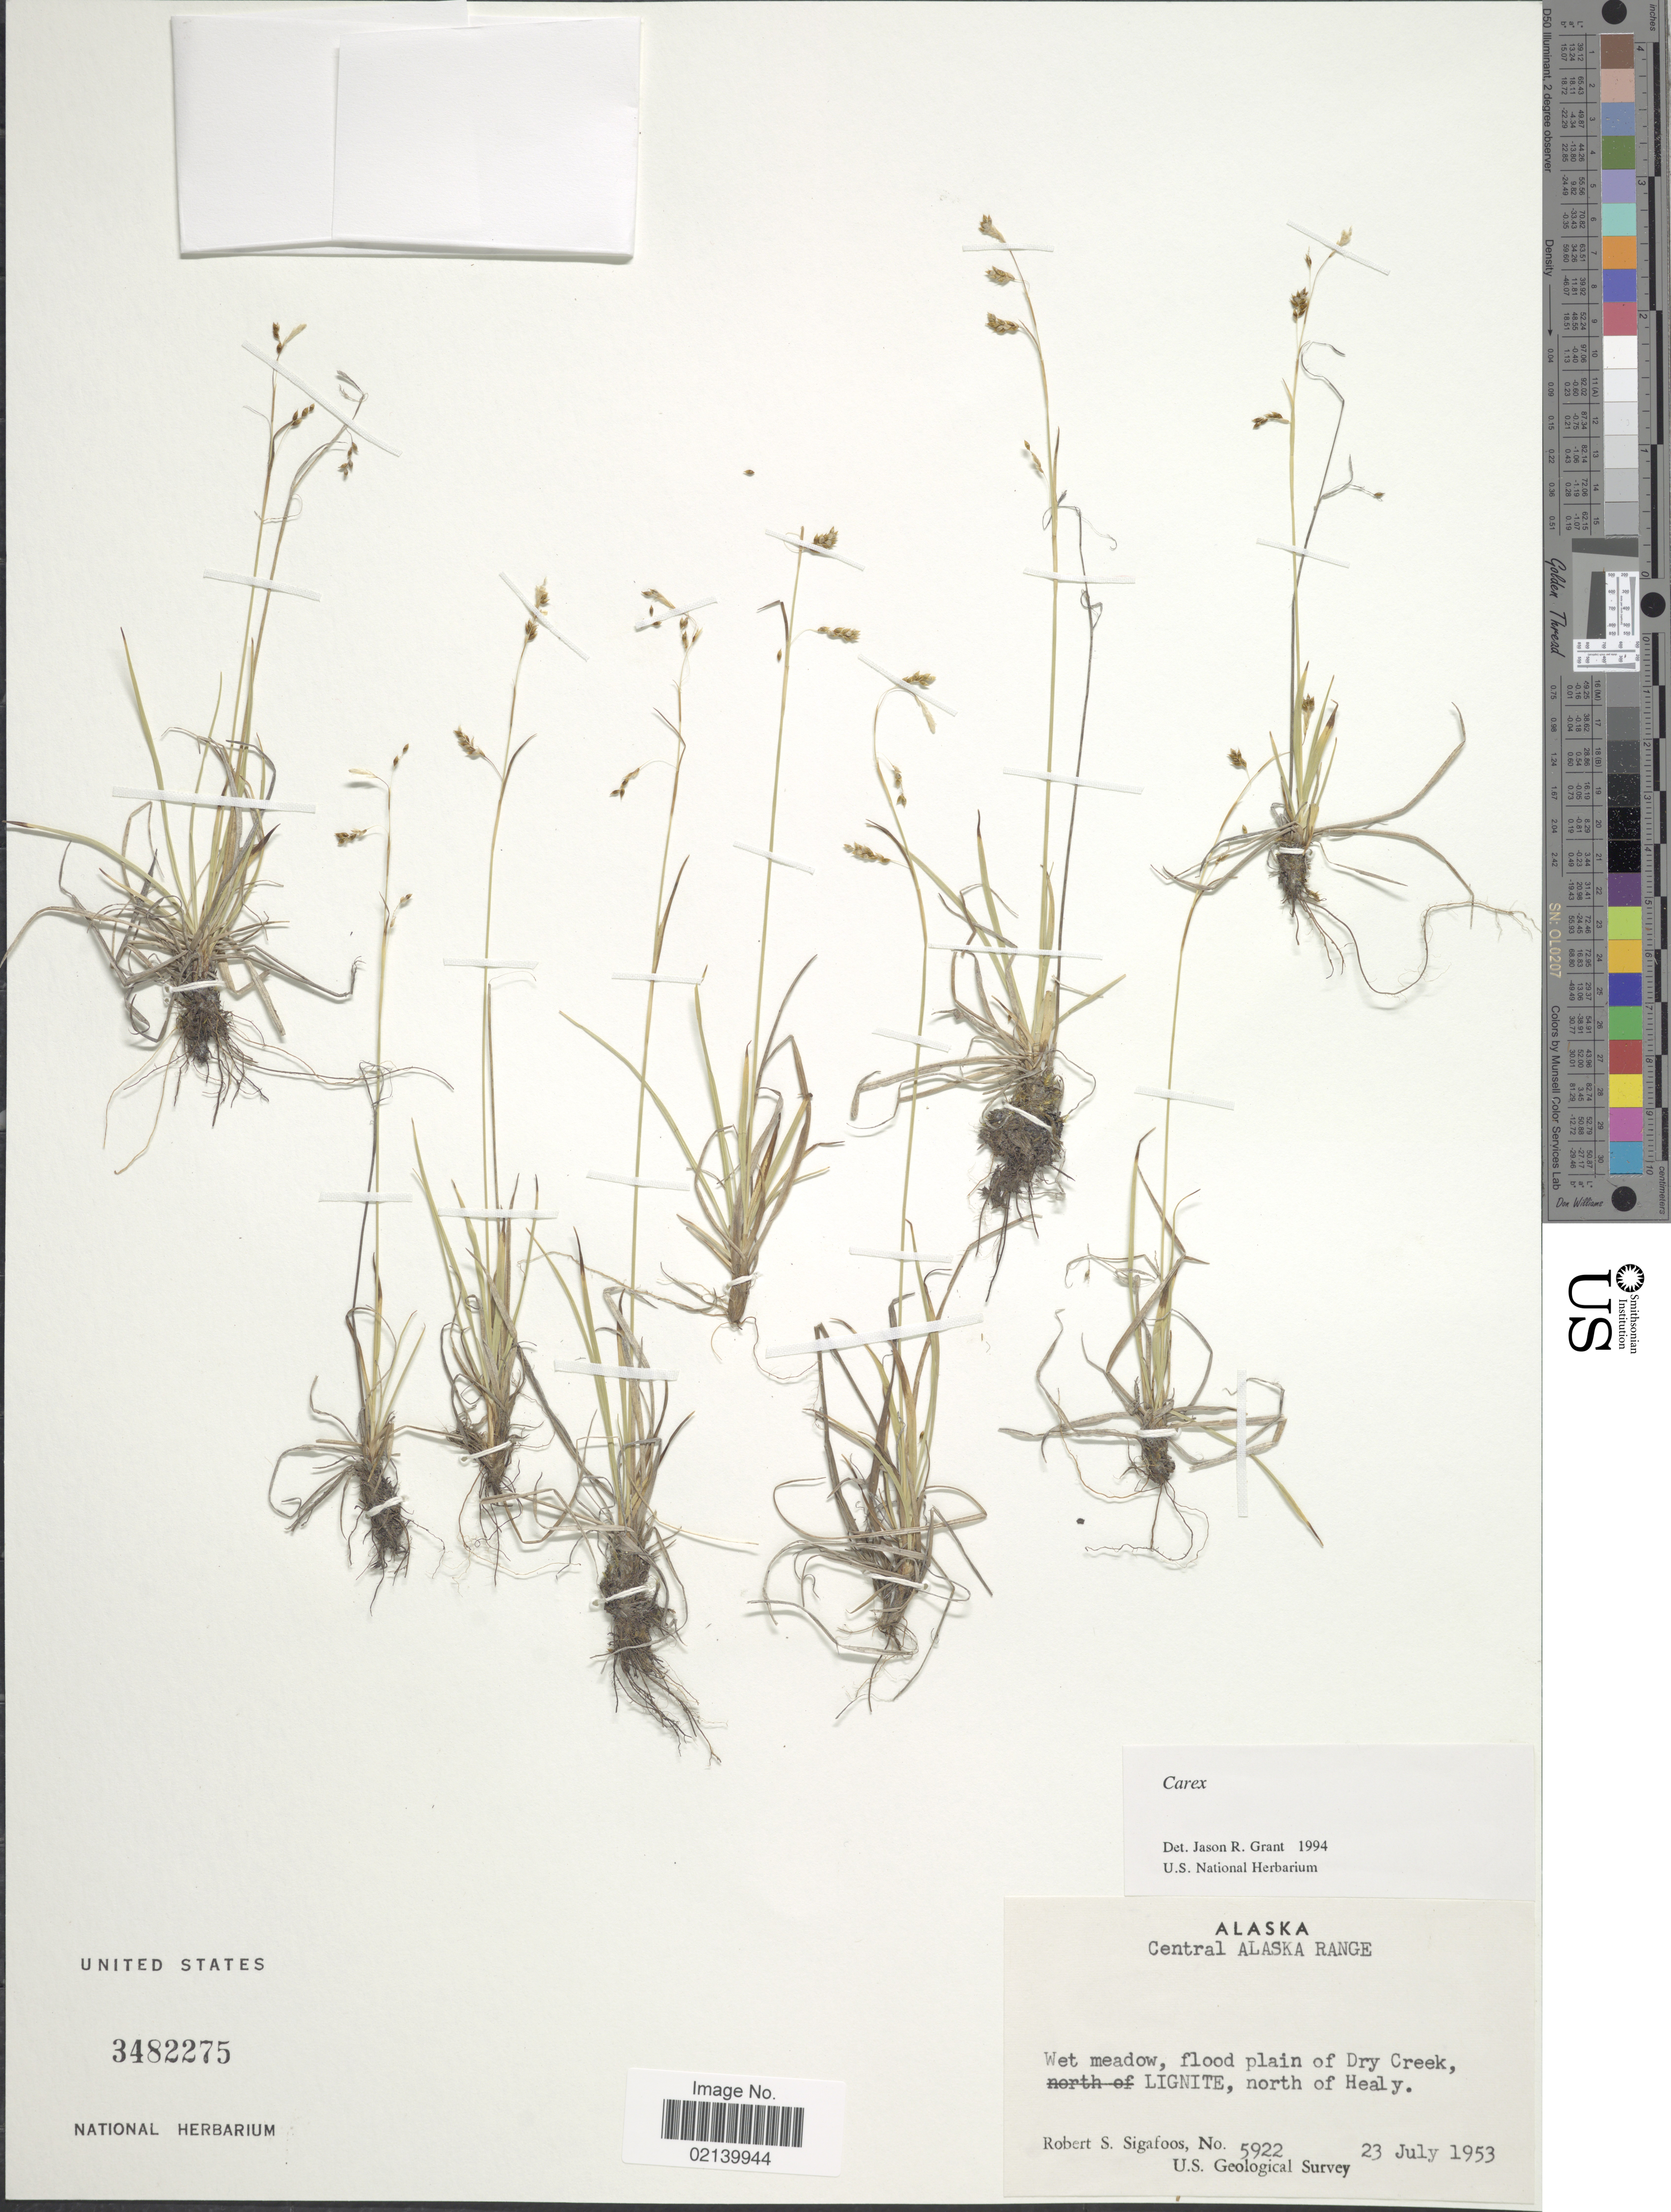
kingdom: Plantae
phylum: Tracheophyta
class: Liliopsida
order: Poales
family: Cyperaceae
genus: Carex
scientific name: Carex sp.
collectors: R. Sigafoos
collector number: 5922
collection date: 1953-07-23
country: United States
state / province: Alaska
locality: Central Alaska Range, wet meadow, flood plain of Dry Creek, Lignite, north of Healy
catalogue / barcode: US 3482275